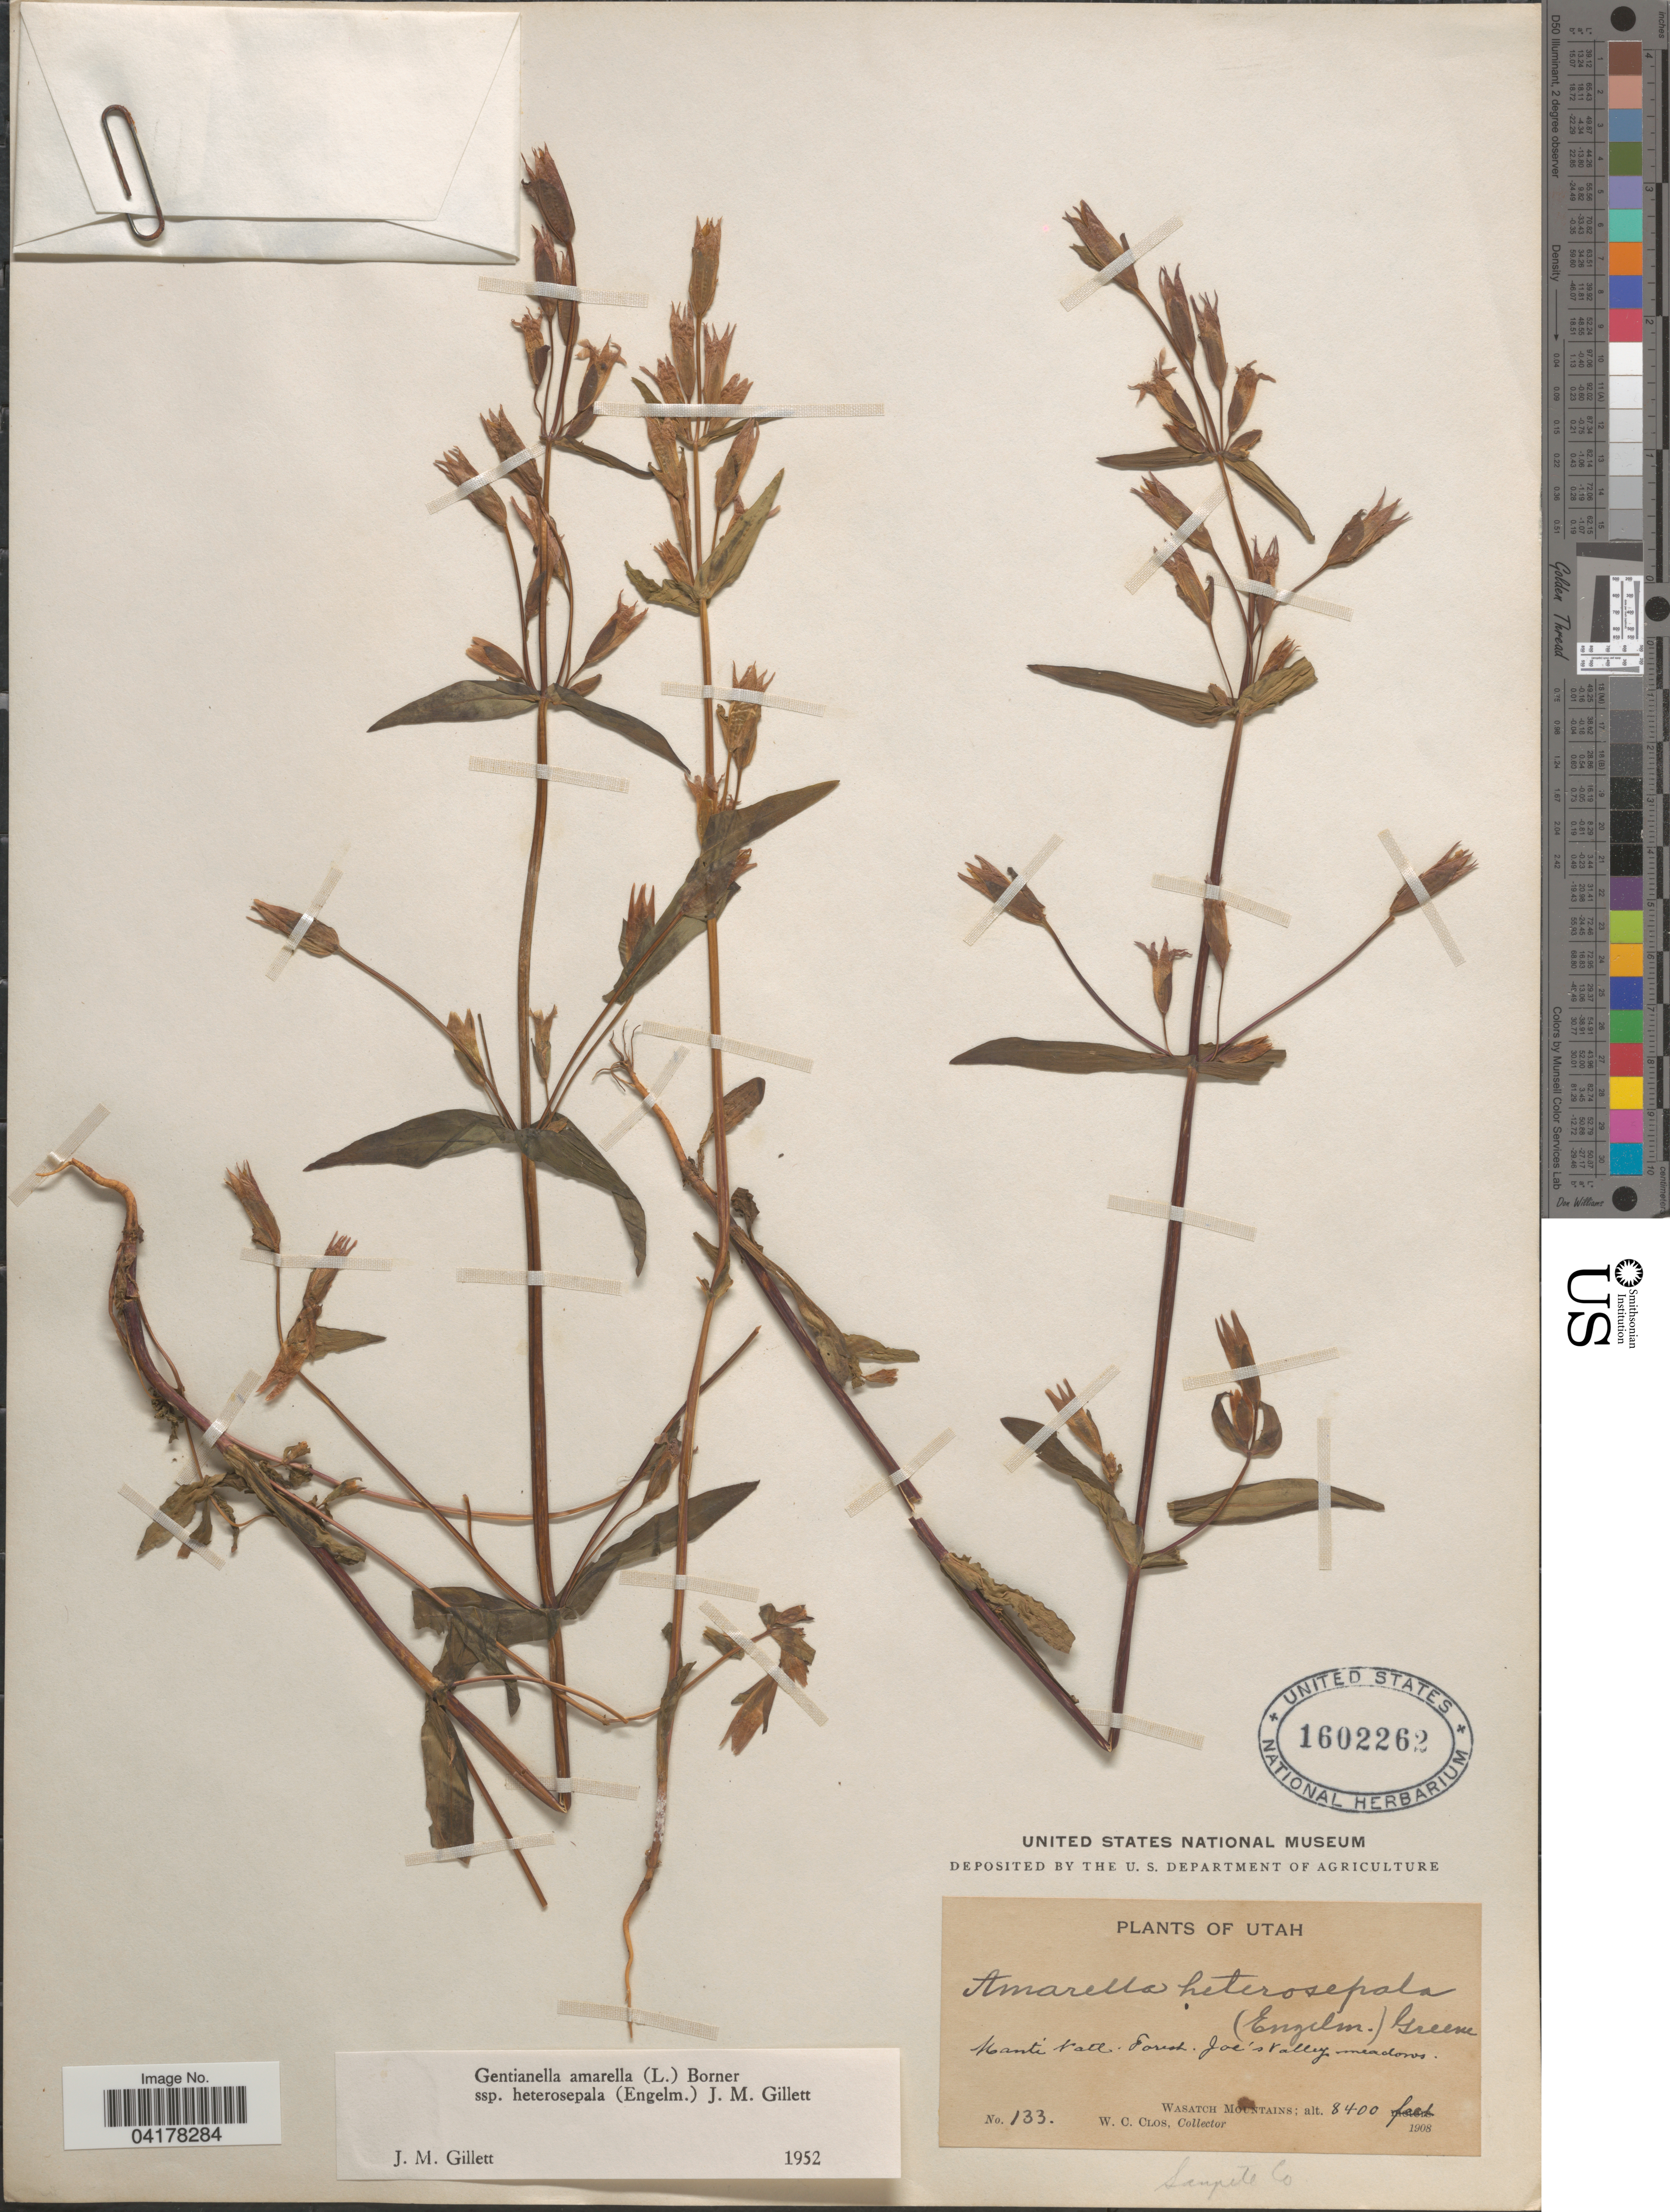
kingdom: Plantae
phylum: Tracheophyta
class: Magnoliopsida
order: Gentianales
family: Gentianaceae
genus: Gentianella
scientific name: Gentianella amarella subsp. heterosepala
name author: (Engelm.) J.M. Gillet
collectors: W. C. Clos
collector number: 133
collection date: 1908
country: United States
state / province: Utah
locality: Manti Natl. Forest, Joe's Valley meadows. Wasatch Mountains.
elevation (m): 2560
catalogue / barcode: US 1602262